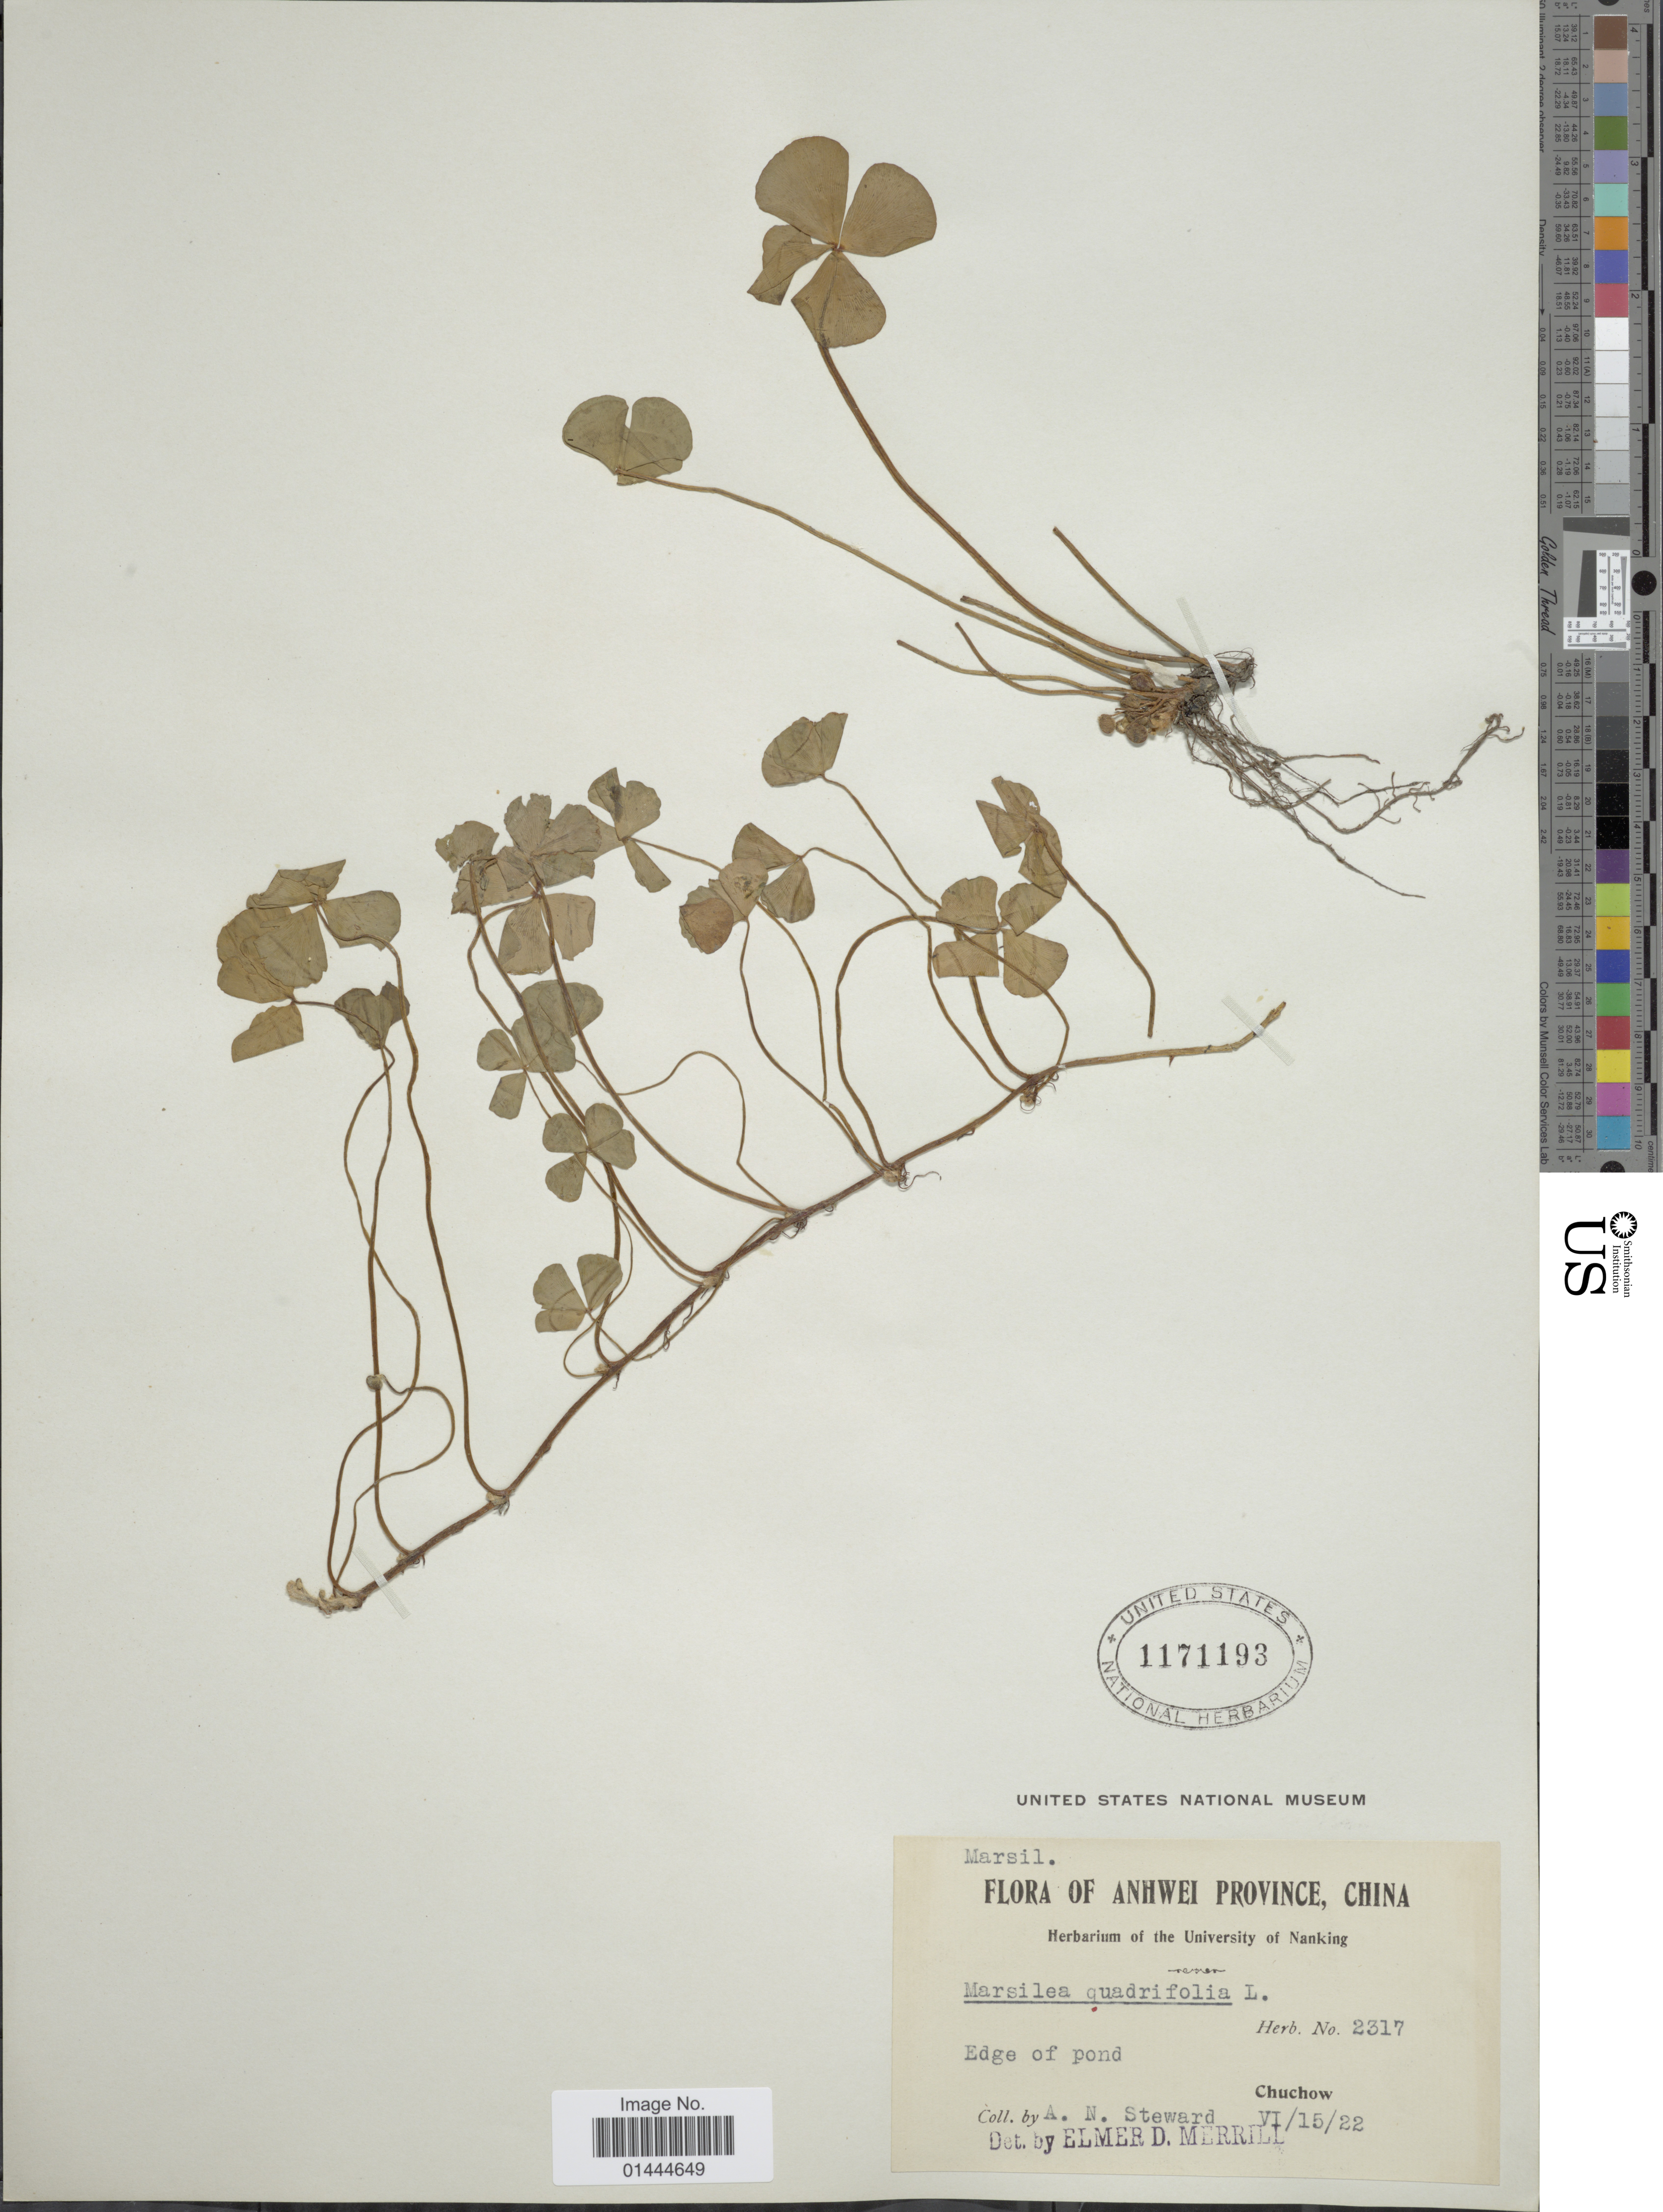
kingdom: Plantae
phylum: Tracheophyta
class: Polypodiopsida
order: Salviniales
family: Marsileaceae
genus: Marsilea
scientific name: Marsilea quadrifolia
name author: L.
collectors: A. N. Steward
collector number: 2317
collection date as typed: Transcribed d/m/y: 15/6/22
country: China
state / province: Anhui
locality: Anhwei Province, Chuchow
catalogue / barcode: US 1171193